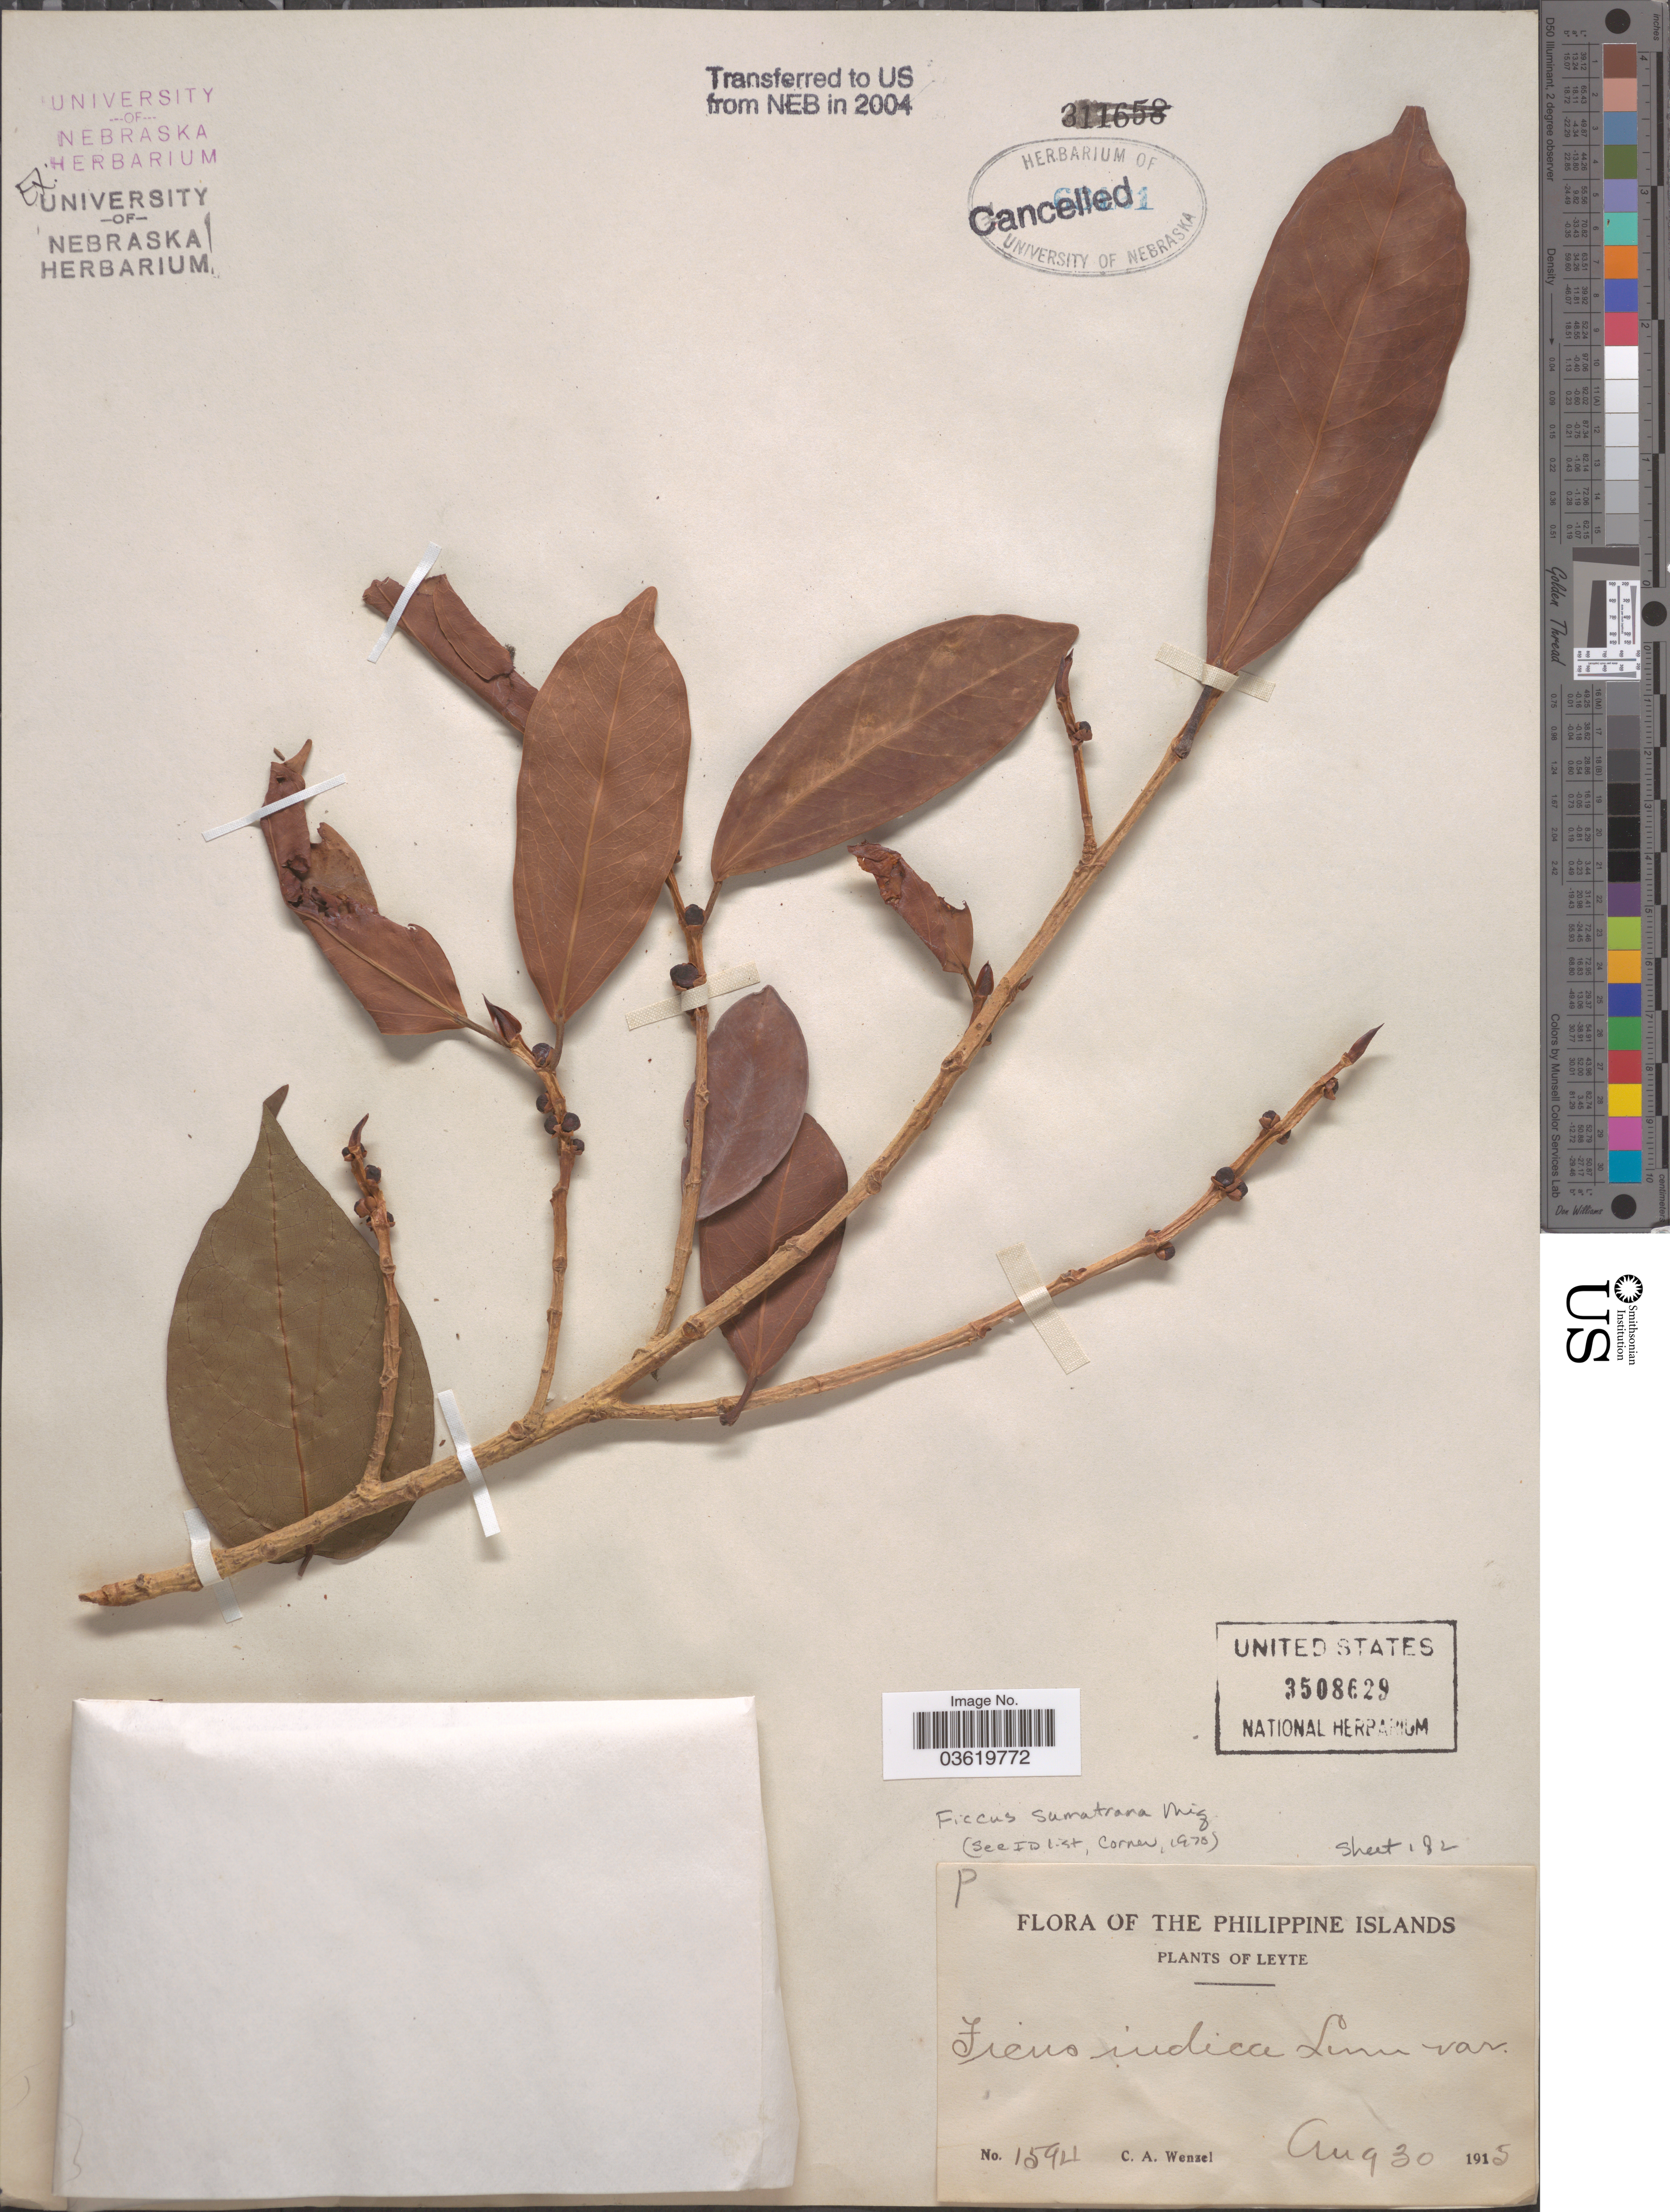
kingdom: Plantae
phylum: Tracheophyta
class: Magnoliopsida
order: Rosales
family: Moraceae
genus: Ficus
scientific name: Ficus sumatrana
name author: Miq.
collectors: C. Wenzel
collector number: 1594*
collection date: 1915-08-30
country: Philippines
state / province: Eastern Visayas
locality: Philippine Islands. Leyte.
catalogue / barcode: US 3508629